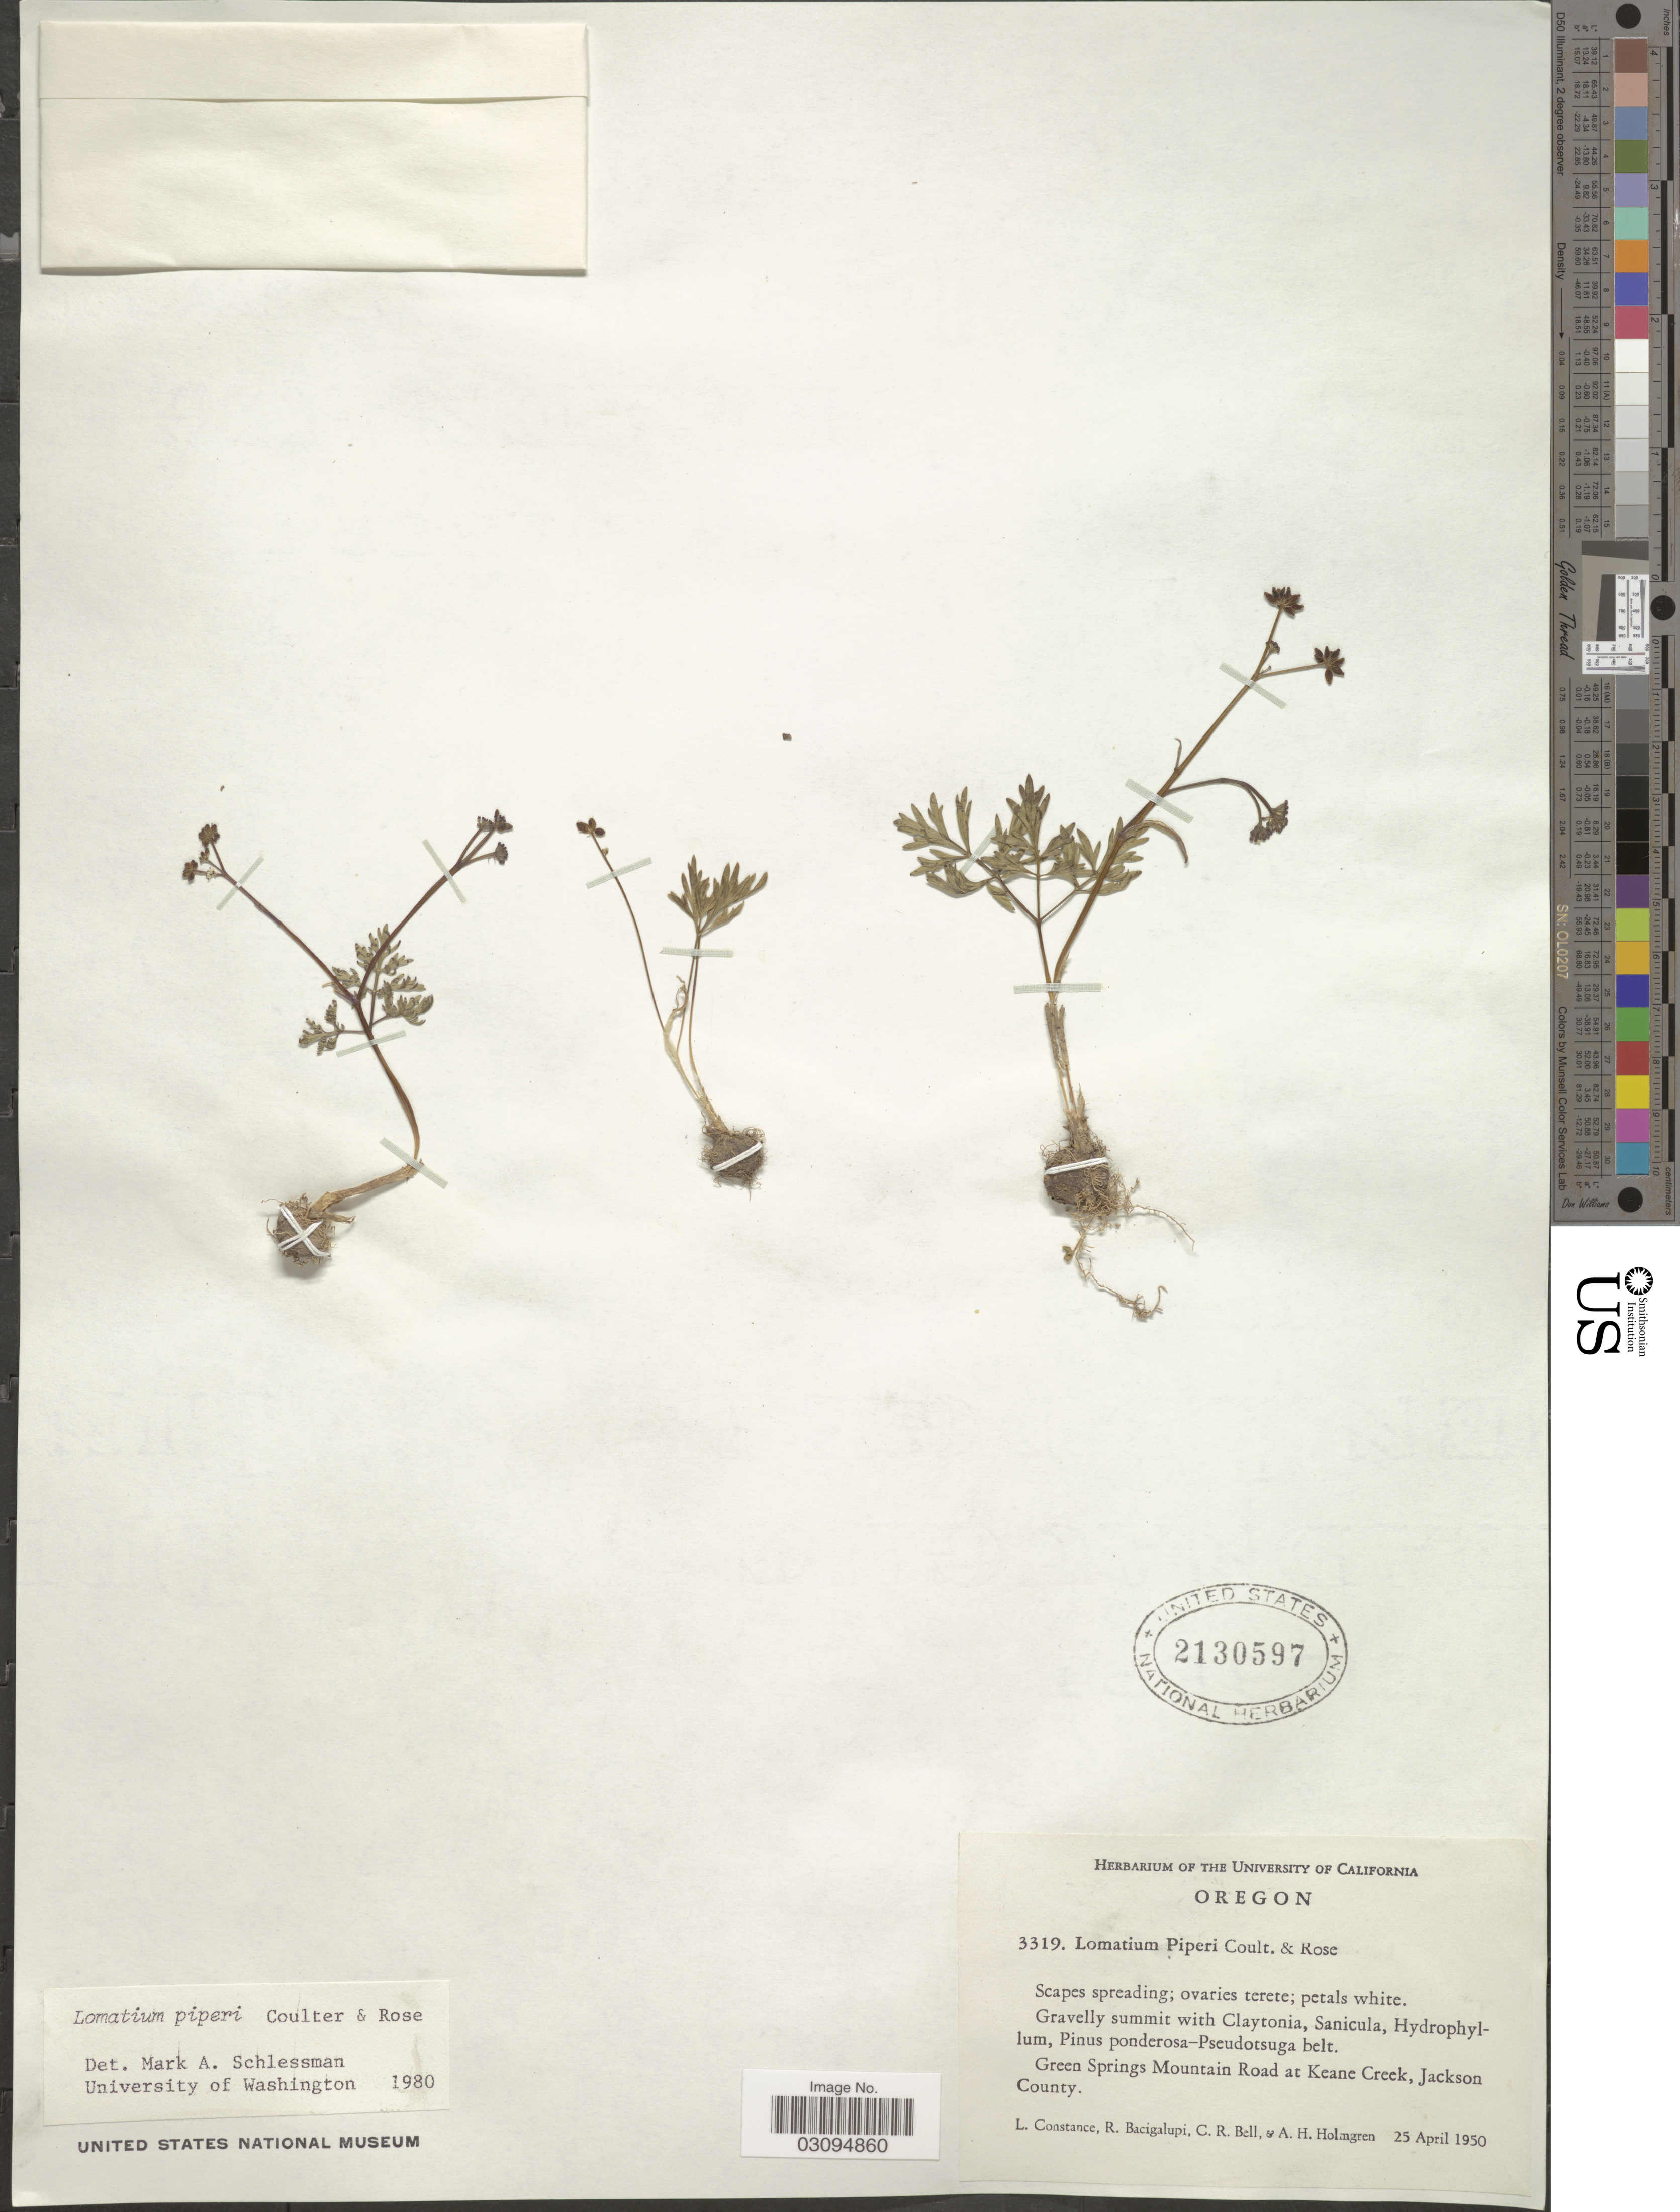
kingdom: Plantae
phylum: Tracheophyta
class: Magnoliopsida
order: Apiales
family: Apiaceae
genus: Lomatium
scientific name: Lomatium piperi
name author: J.M. Coult. & Rose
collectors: L. Constance, R. Bacigalupi, C. R. Bell & A. H. Holmgren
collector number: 3319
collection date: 1950-04-25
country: United States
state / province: Oregon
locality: Green Springs Mountain Road at Keane Creek, Jackson County.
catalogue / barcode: US 2130597